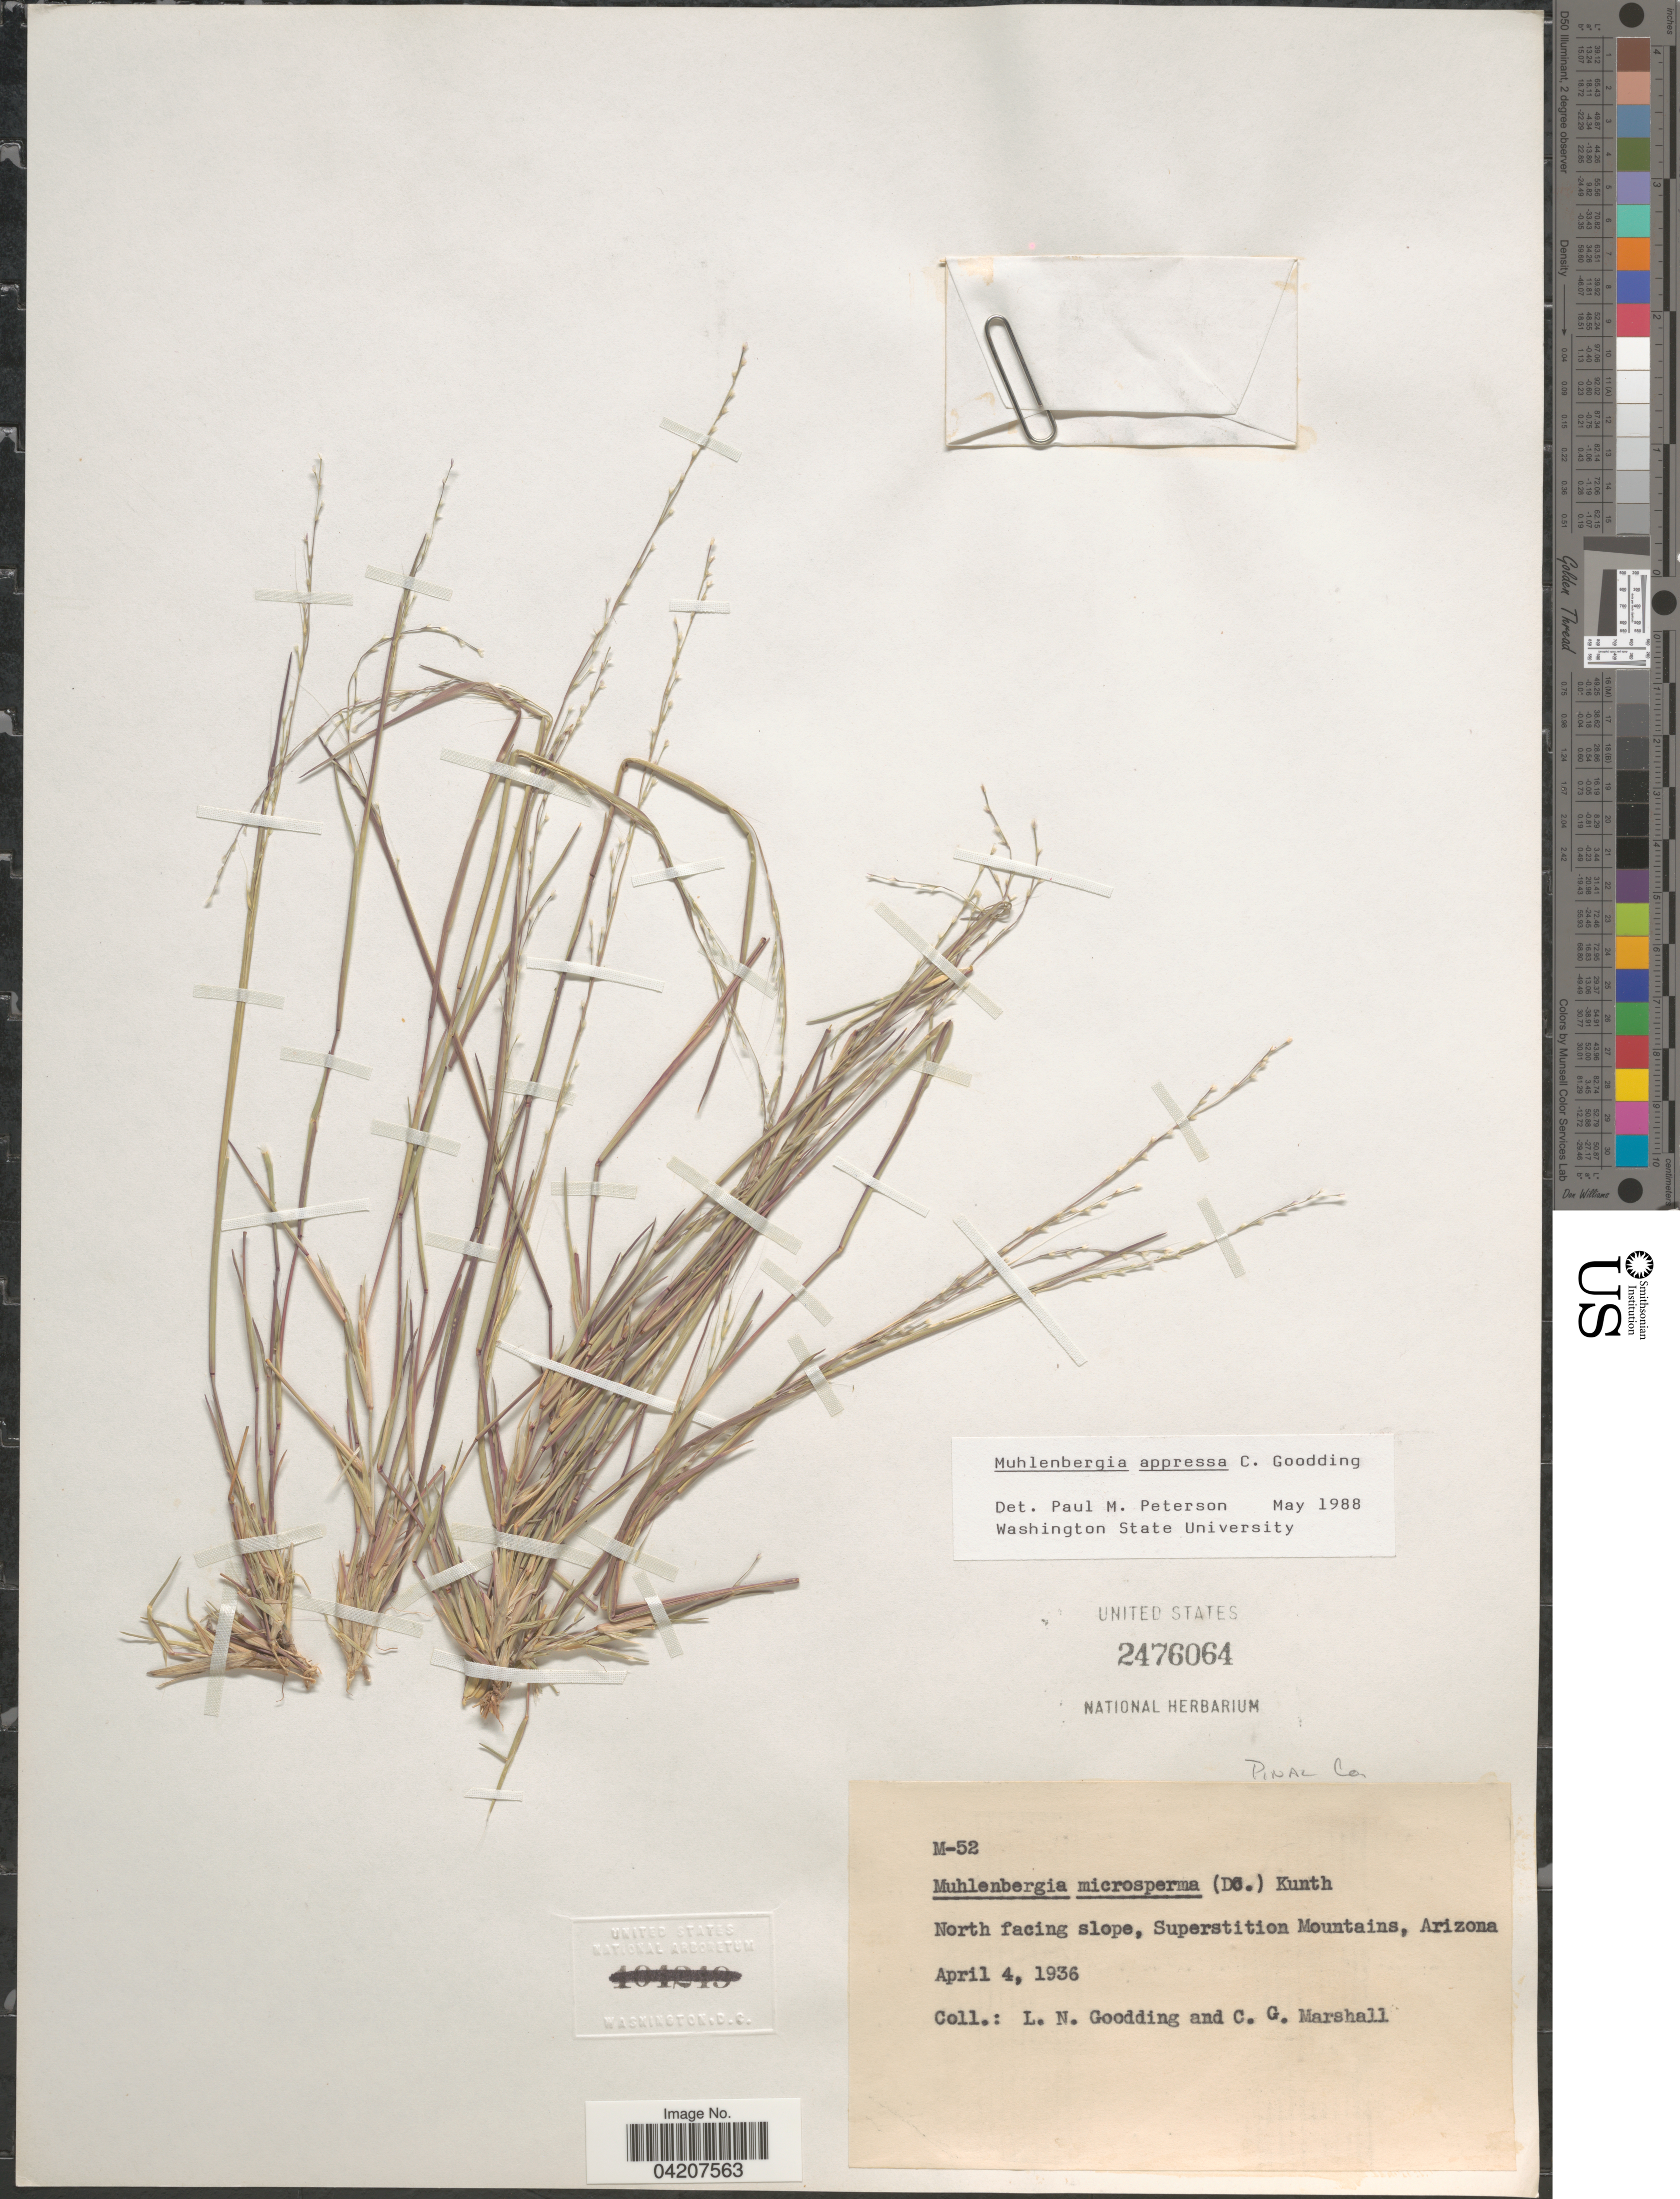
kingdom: Plantae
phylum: Tracheophyta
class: Liliopsida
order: Poales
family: Poaceae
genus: Muhlenbergia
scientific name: Muhlenbergia appressa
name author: C.O. Goodd.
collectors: L. N. Goodding & C. Marshall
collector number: M-52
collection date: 1936-04-04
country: United States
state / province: Arizona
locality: North facing slope, Superstition Mountains.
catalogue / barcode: US 2476064